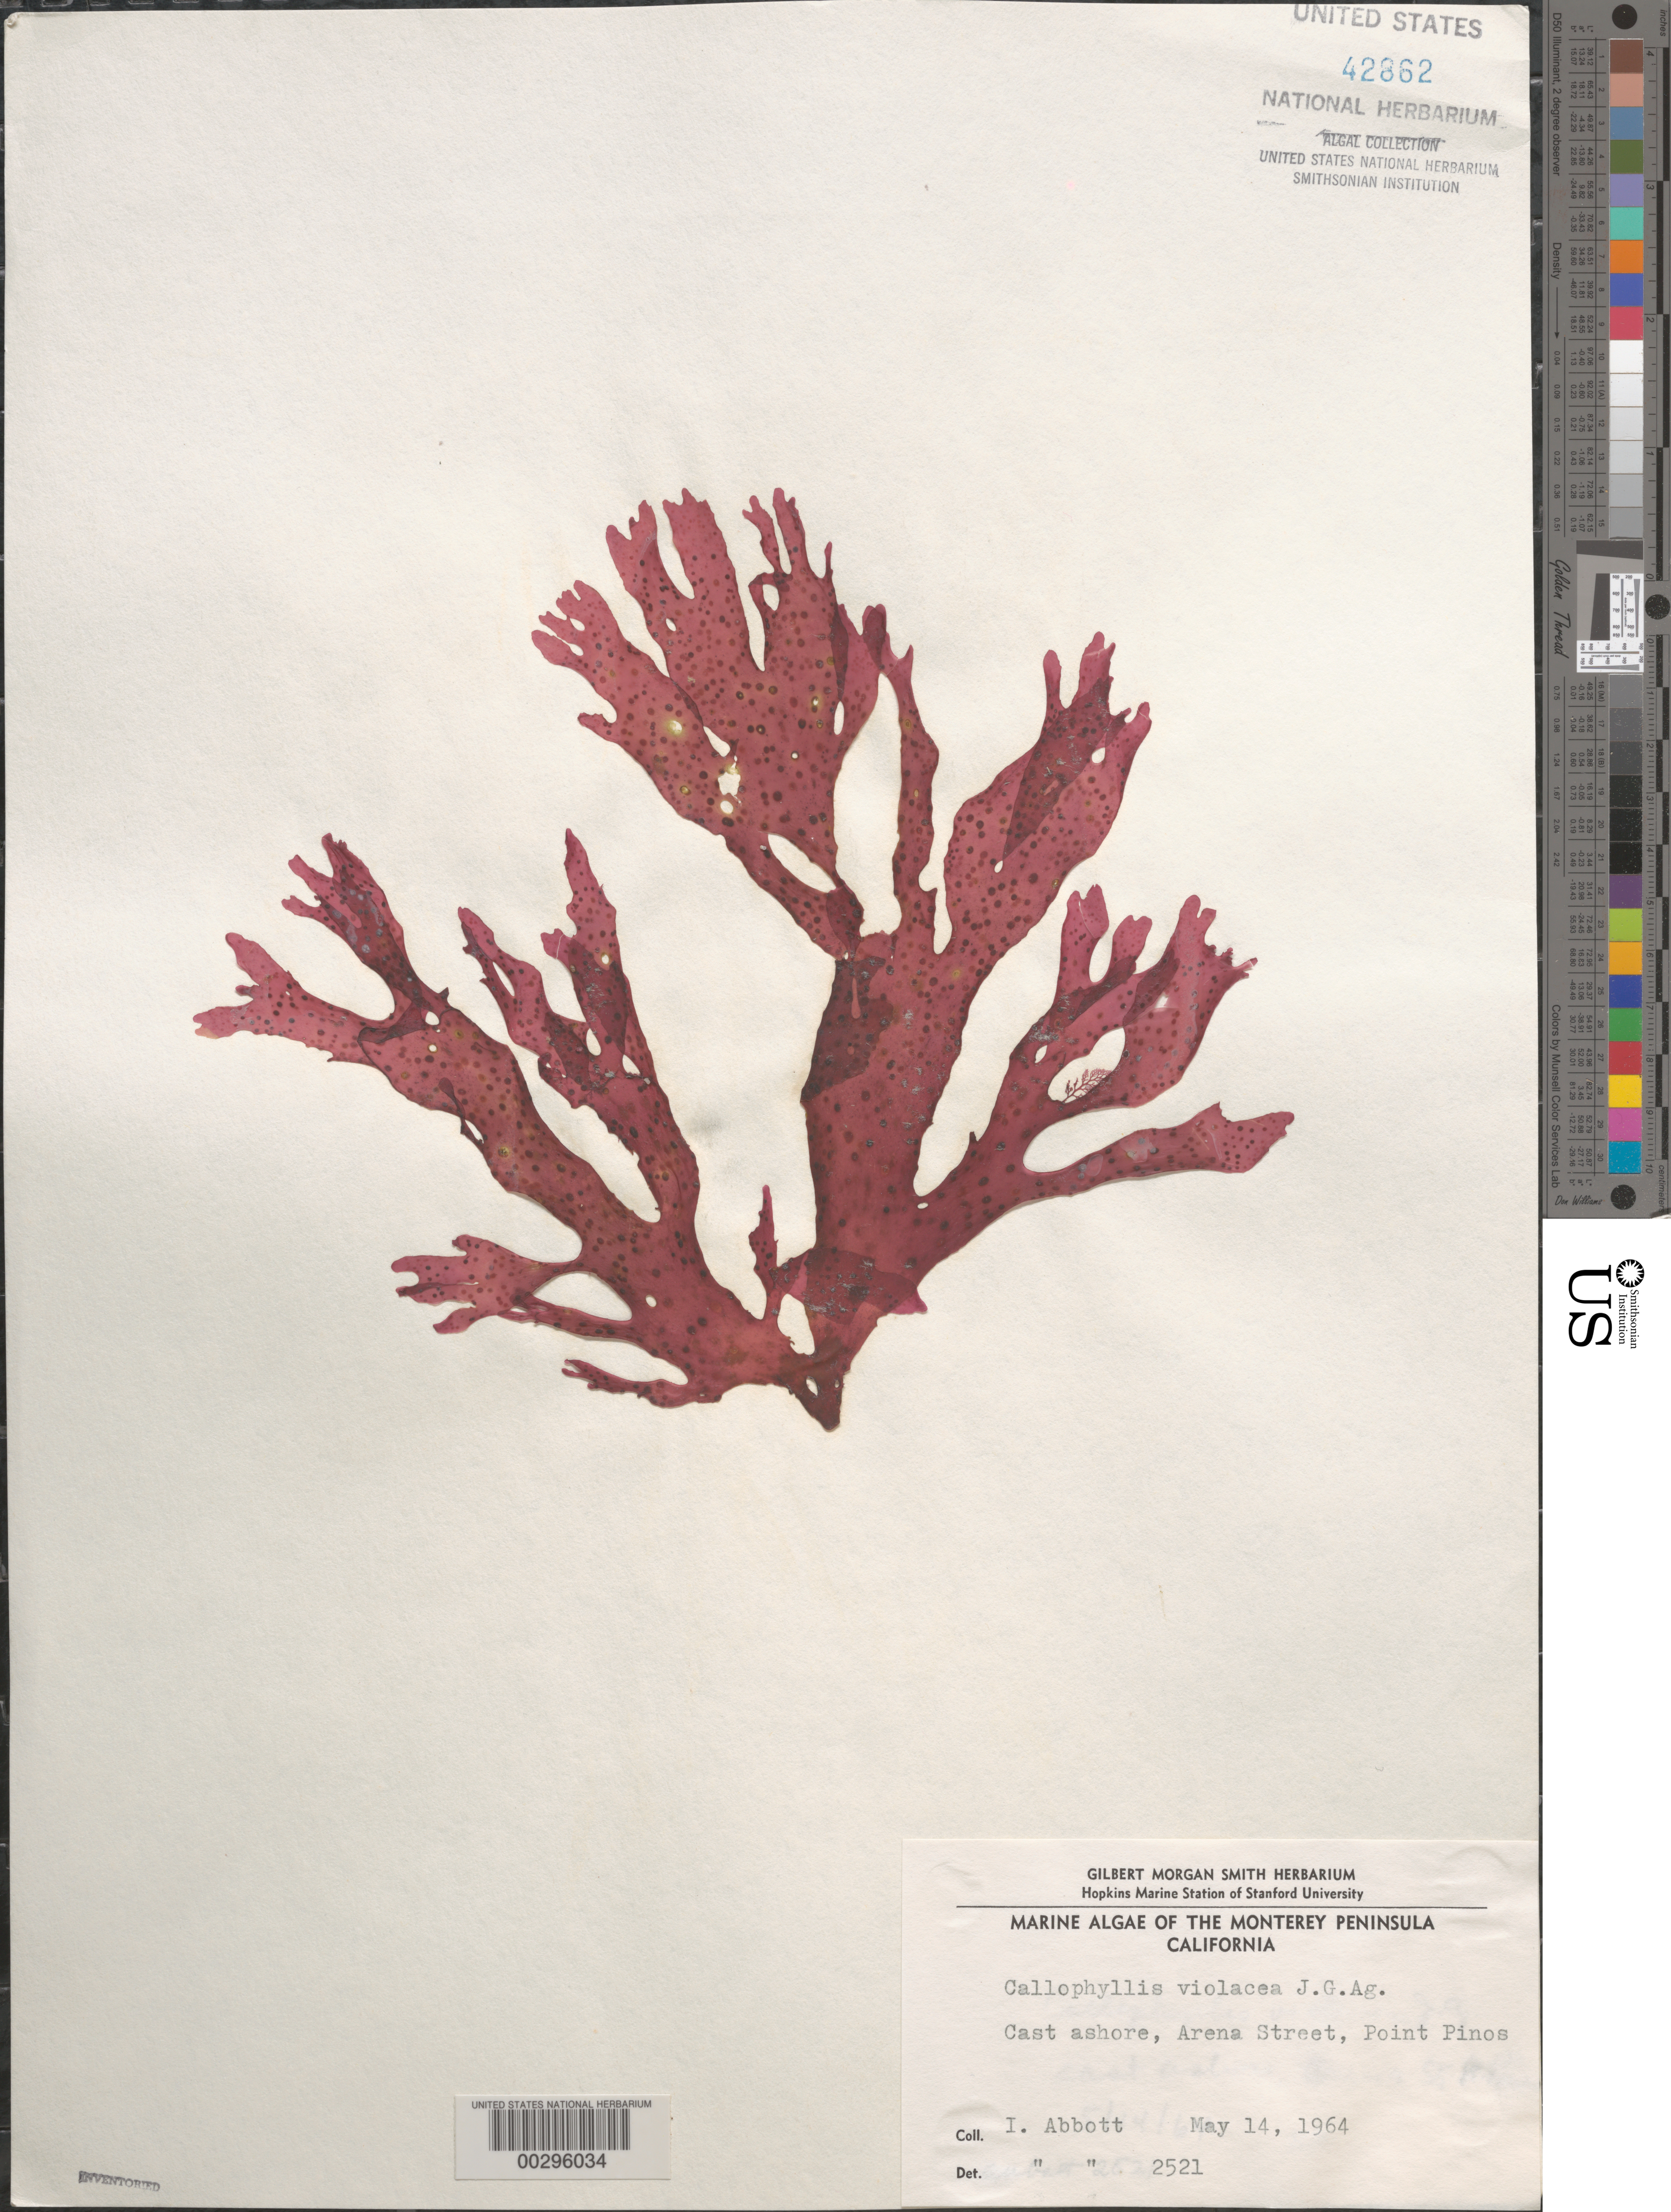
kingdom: Plantae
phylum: Rhodophyta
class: Florideophyceae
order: Gigartinales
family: Kallymeniaceae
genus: Callophyllis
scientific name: Callophyllis violacea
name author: J. Agardh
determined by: Abbott, Isabella A.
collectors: I. A. Abbott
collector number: IAA 2521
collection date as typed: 14 May 1964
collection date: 1964-05-14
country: United States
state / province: California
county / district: Monterey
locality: Point Pinos, Arena Street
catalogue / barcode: US 42862